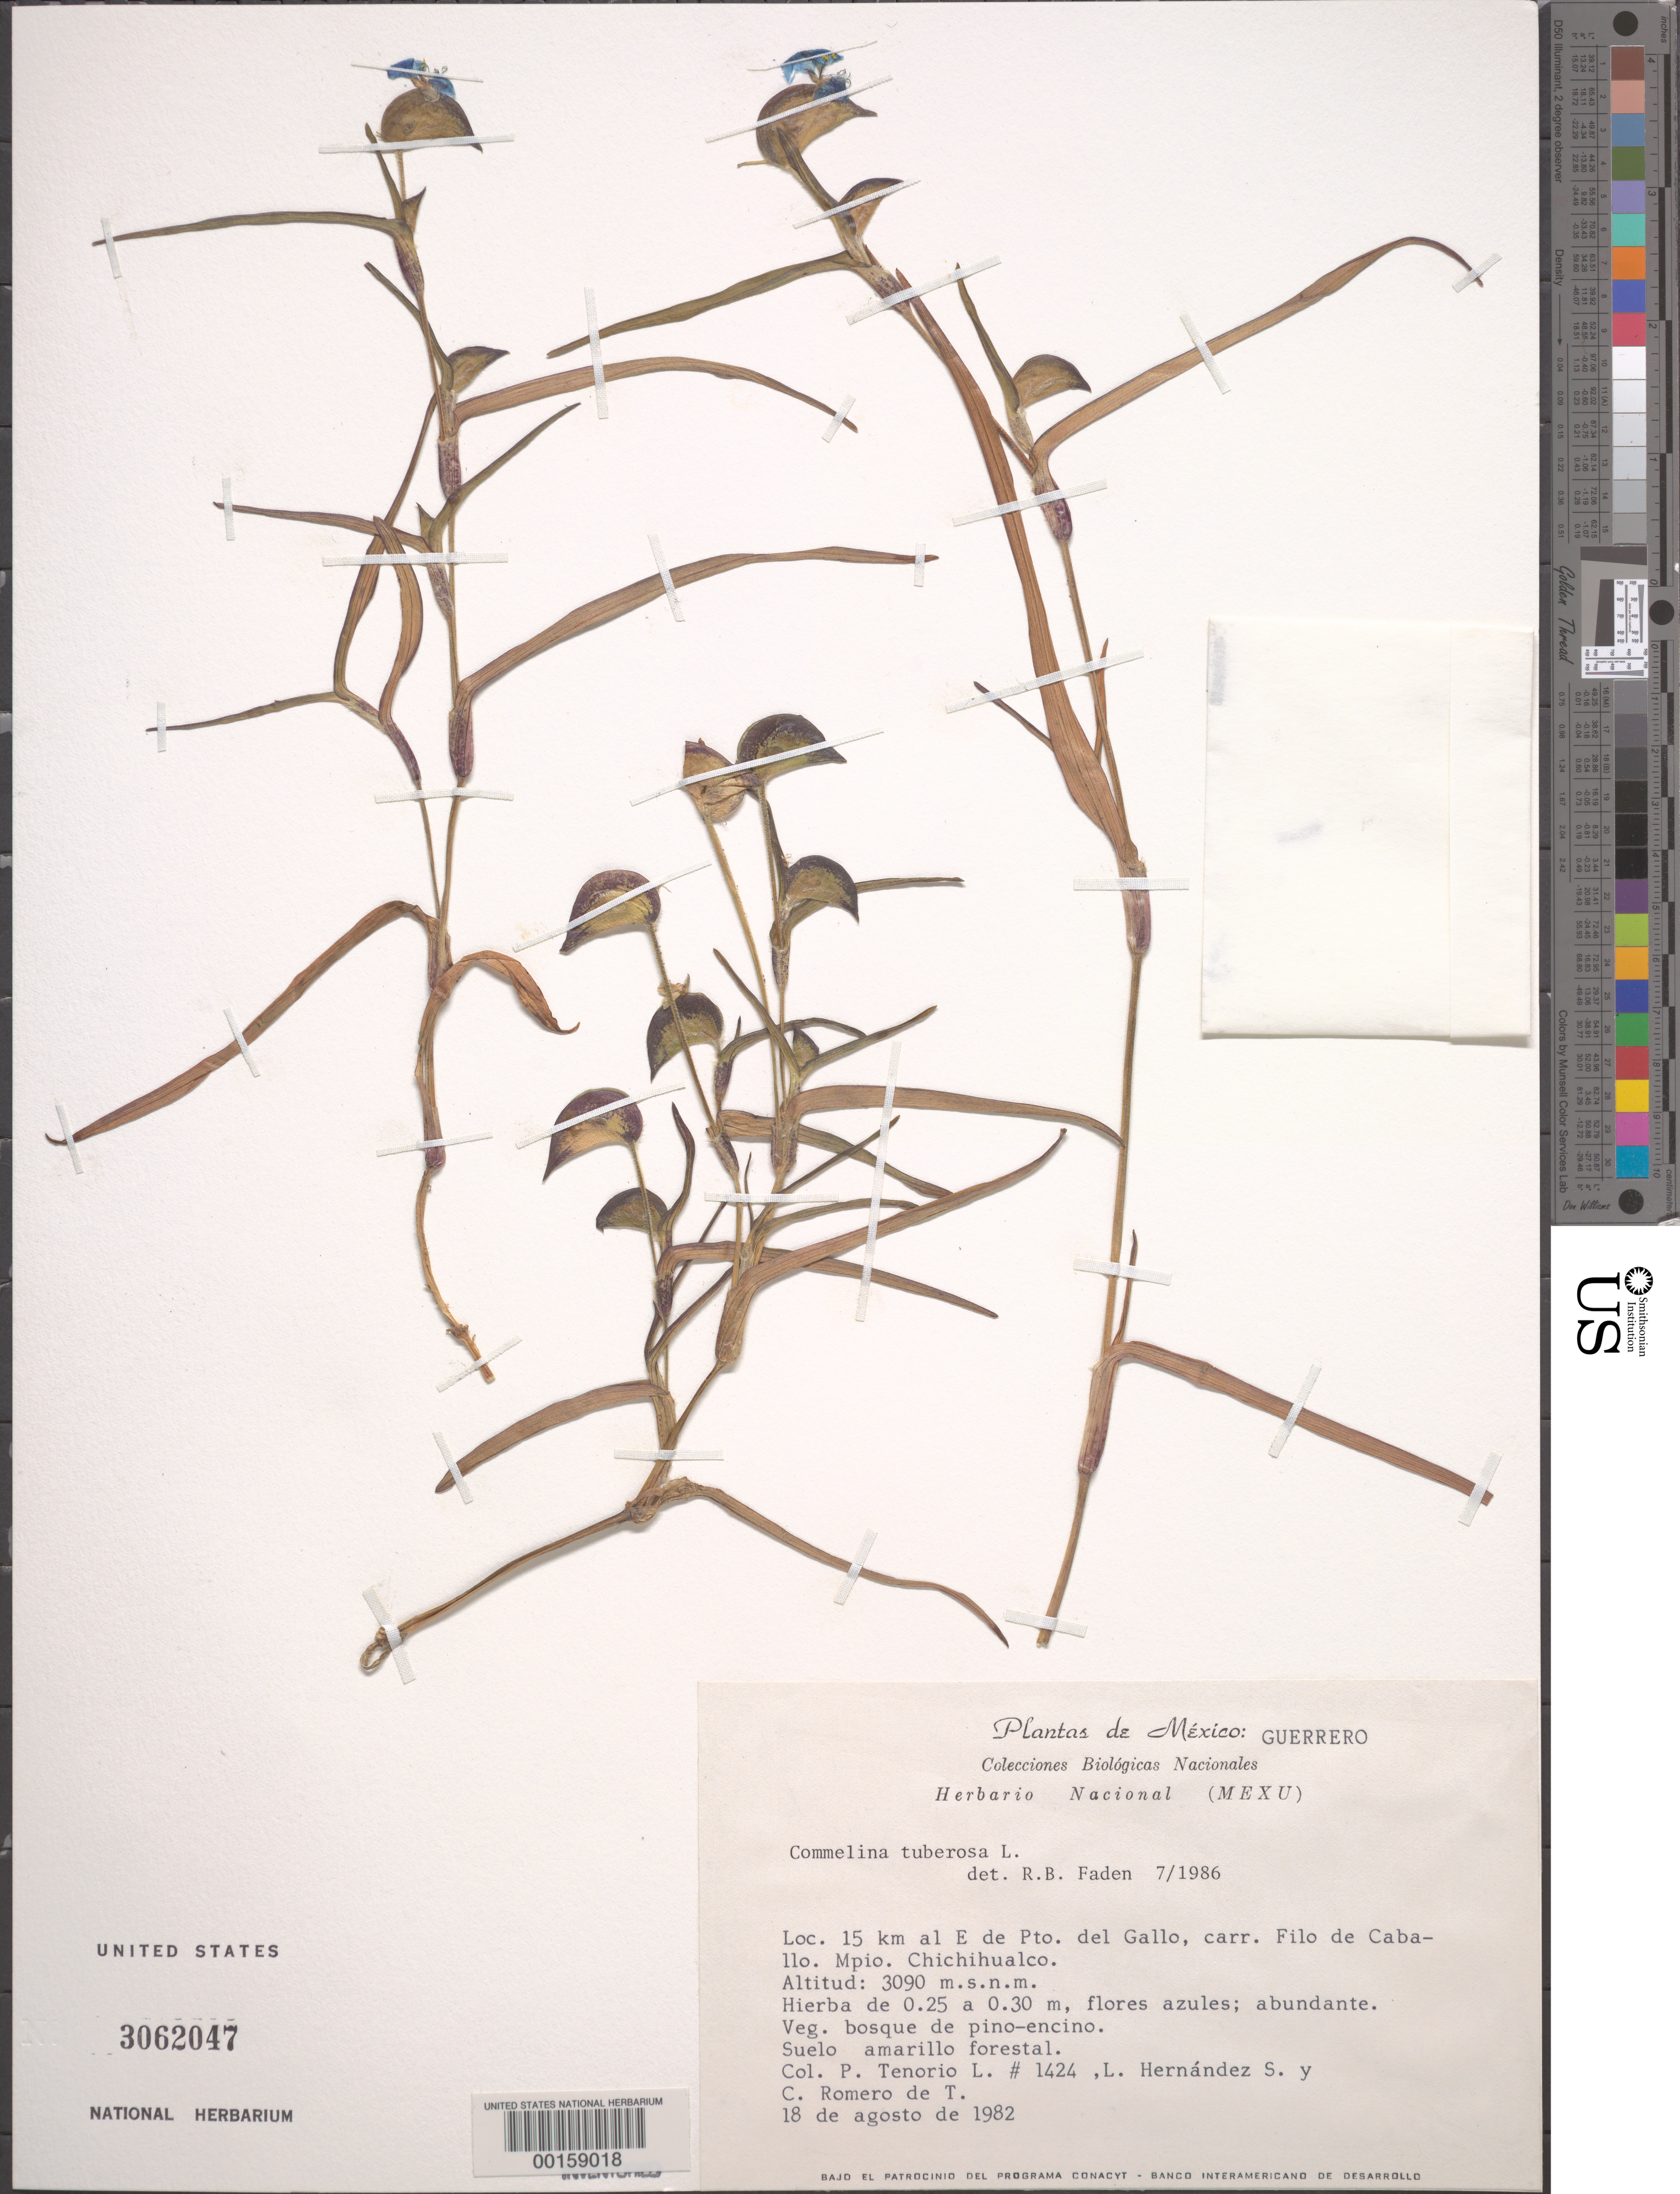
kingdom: Plantae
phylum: Tracheophyta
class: Liliopsida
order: Commelinales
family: Commelinaceae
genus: Commelina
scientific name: Commelina tuberosa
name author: L.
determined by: Faden, Robert B., (US), Smithsonian Institution - National Museum of Natural History (UNITED STATES)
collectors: P. Tenorio L.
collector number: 1424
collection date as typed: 18 Aug 1982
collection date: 1982-08-18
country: Mexico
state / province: Guerrero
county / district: Chichihualco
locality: E of Pto. del Gallo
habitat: Pine-oak foret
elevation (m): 3090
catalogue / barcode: US 3062047